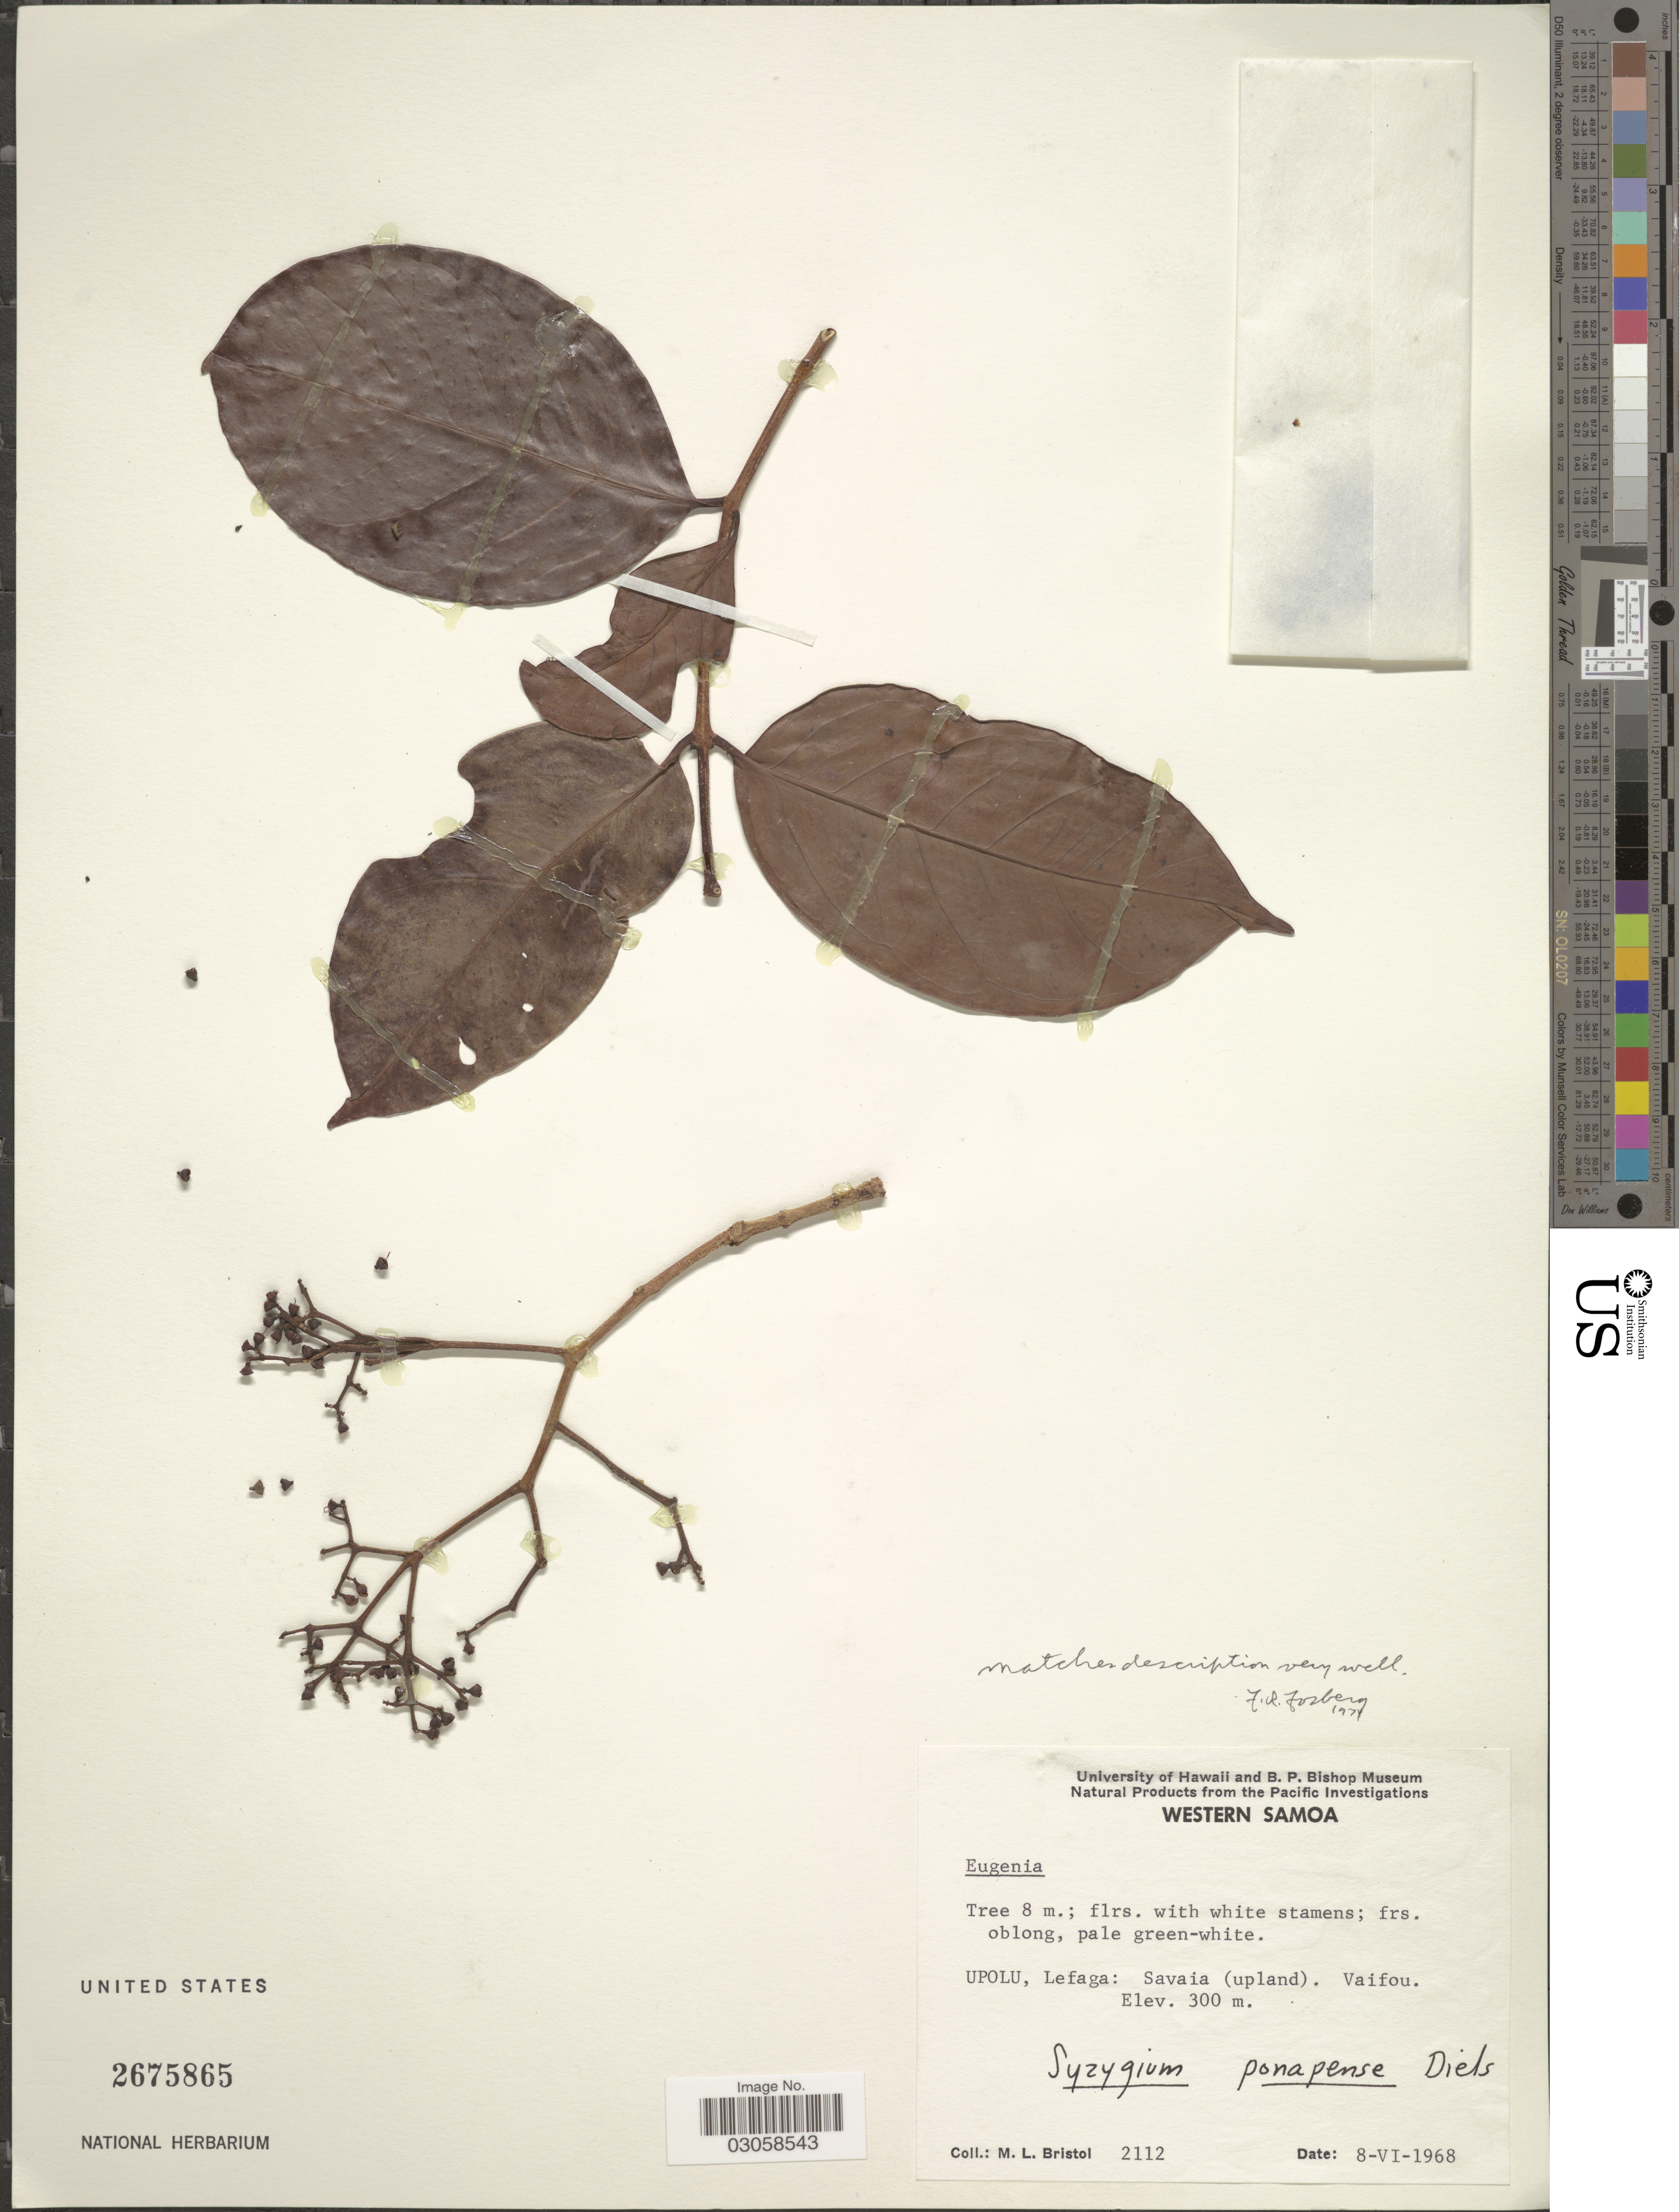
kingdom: Plantae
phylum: Tracheophyta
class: Magnoliopsida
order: Myrtales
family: Myrtaceae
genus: Syzygium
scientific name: Syzygium ponapense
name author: (Merr. & Kaneh.) Diels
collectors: M. L. Bristol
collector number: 2112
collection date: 1968-06-08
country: Samoa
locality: Upolu, Lefaga: Savaia (upland). Vaifou.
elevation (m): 300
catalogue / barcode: US 2675865